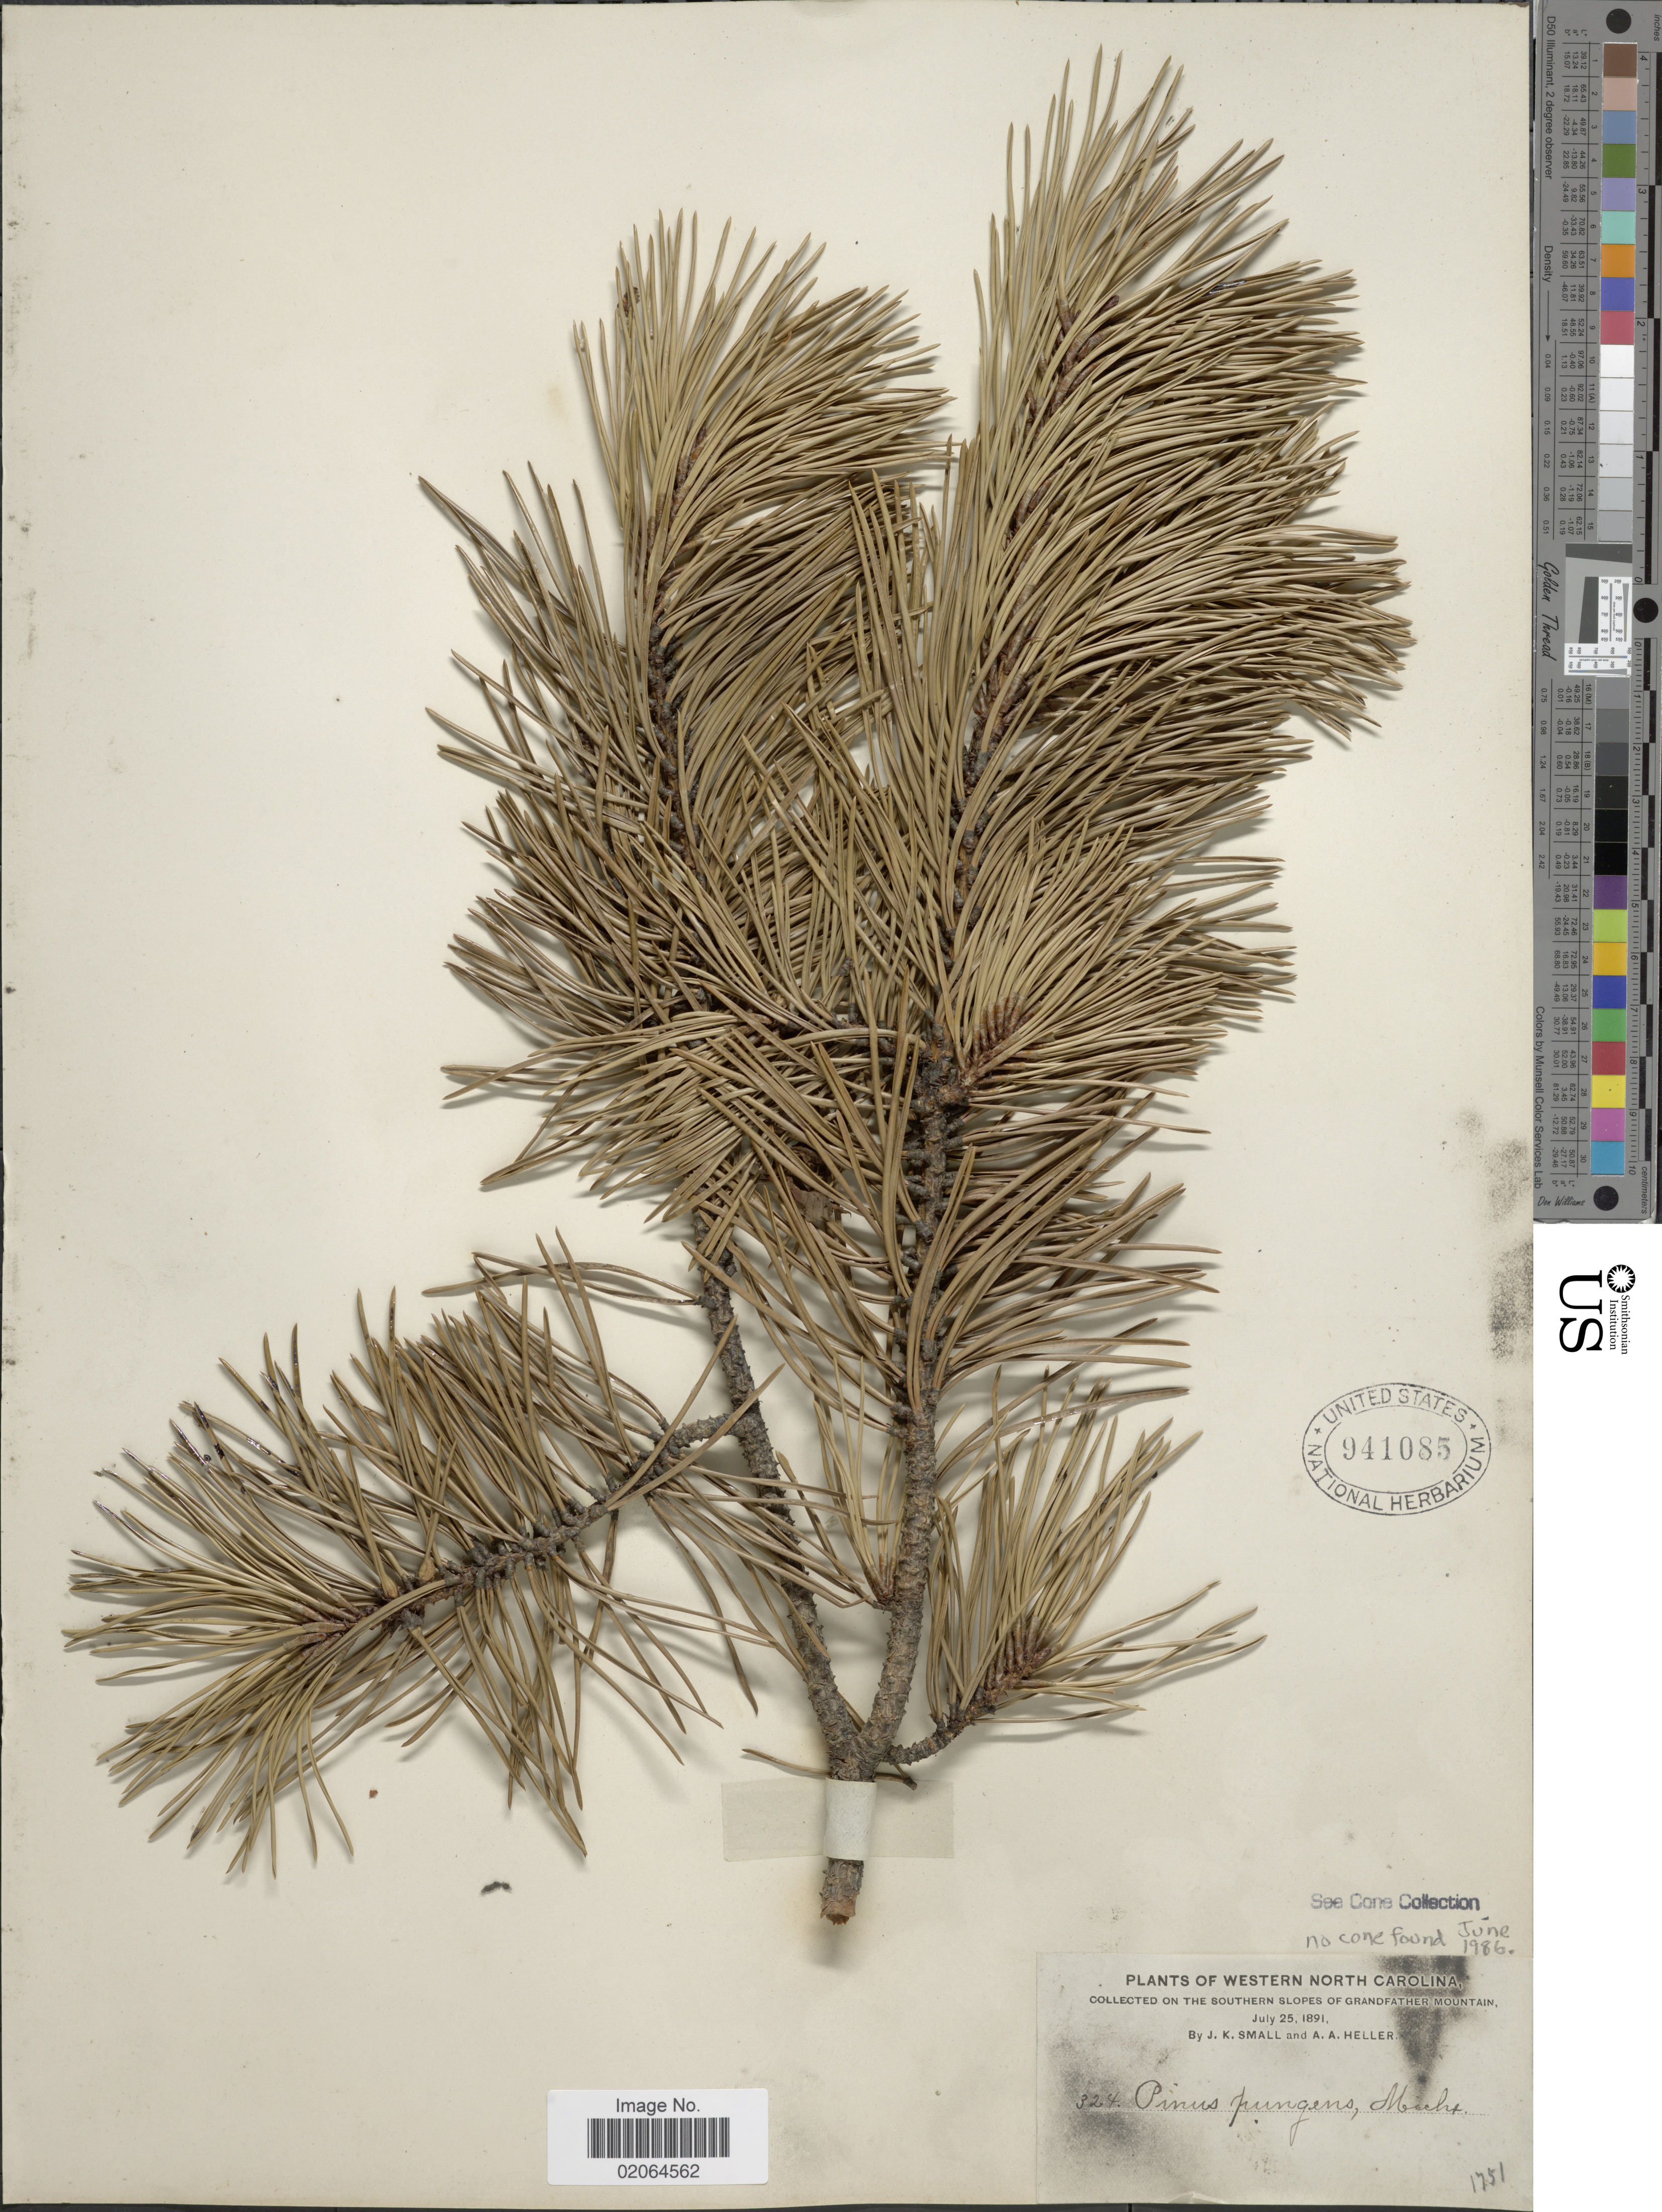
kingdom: Plantae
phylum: Tracheophyta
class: Pinopsida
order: Pinales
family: Pinaceae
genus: Pinus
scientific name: Pinus pungens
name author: Lamb.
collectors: J. K. Small & A. A. Heller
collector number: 324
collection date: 1891-07-25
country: United States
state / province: North Carolina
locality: Western North Carolina. Southern slopes of Grandfather Mountain.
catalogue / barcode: US 941085